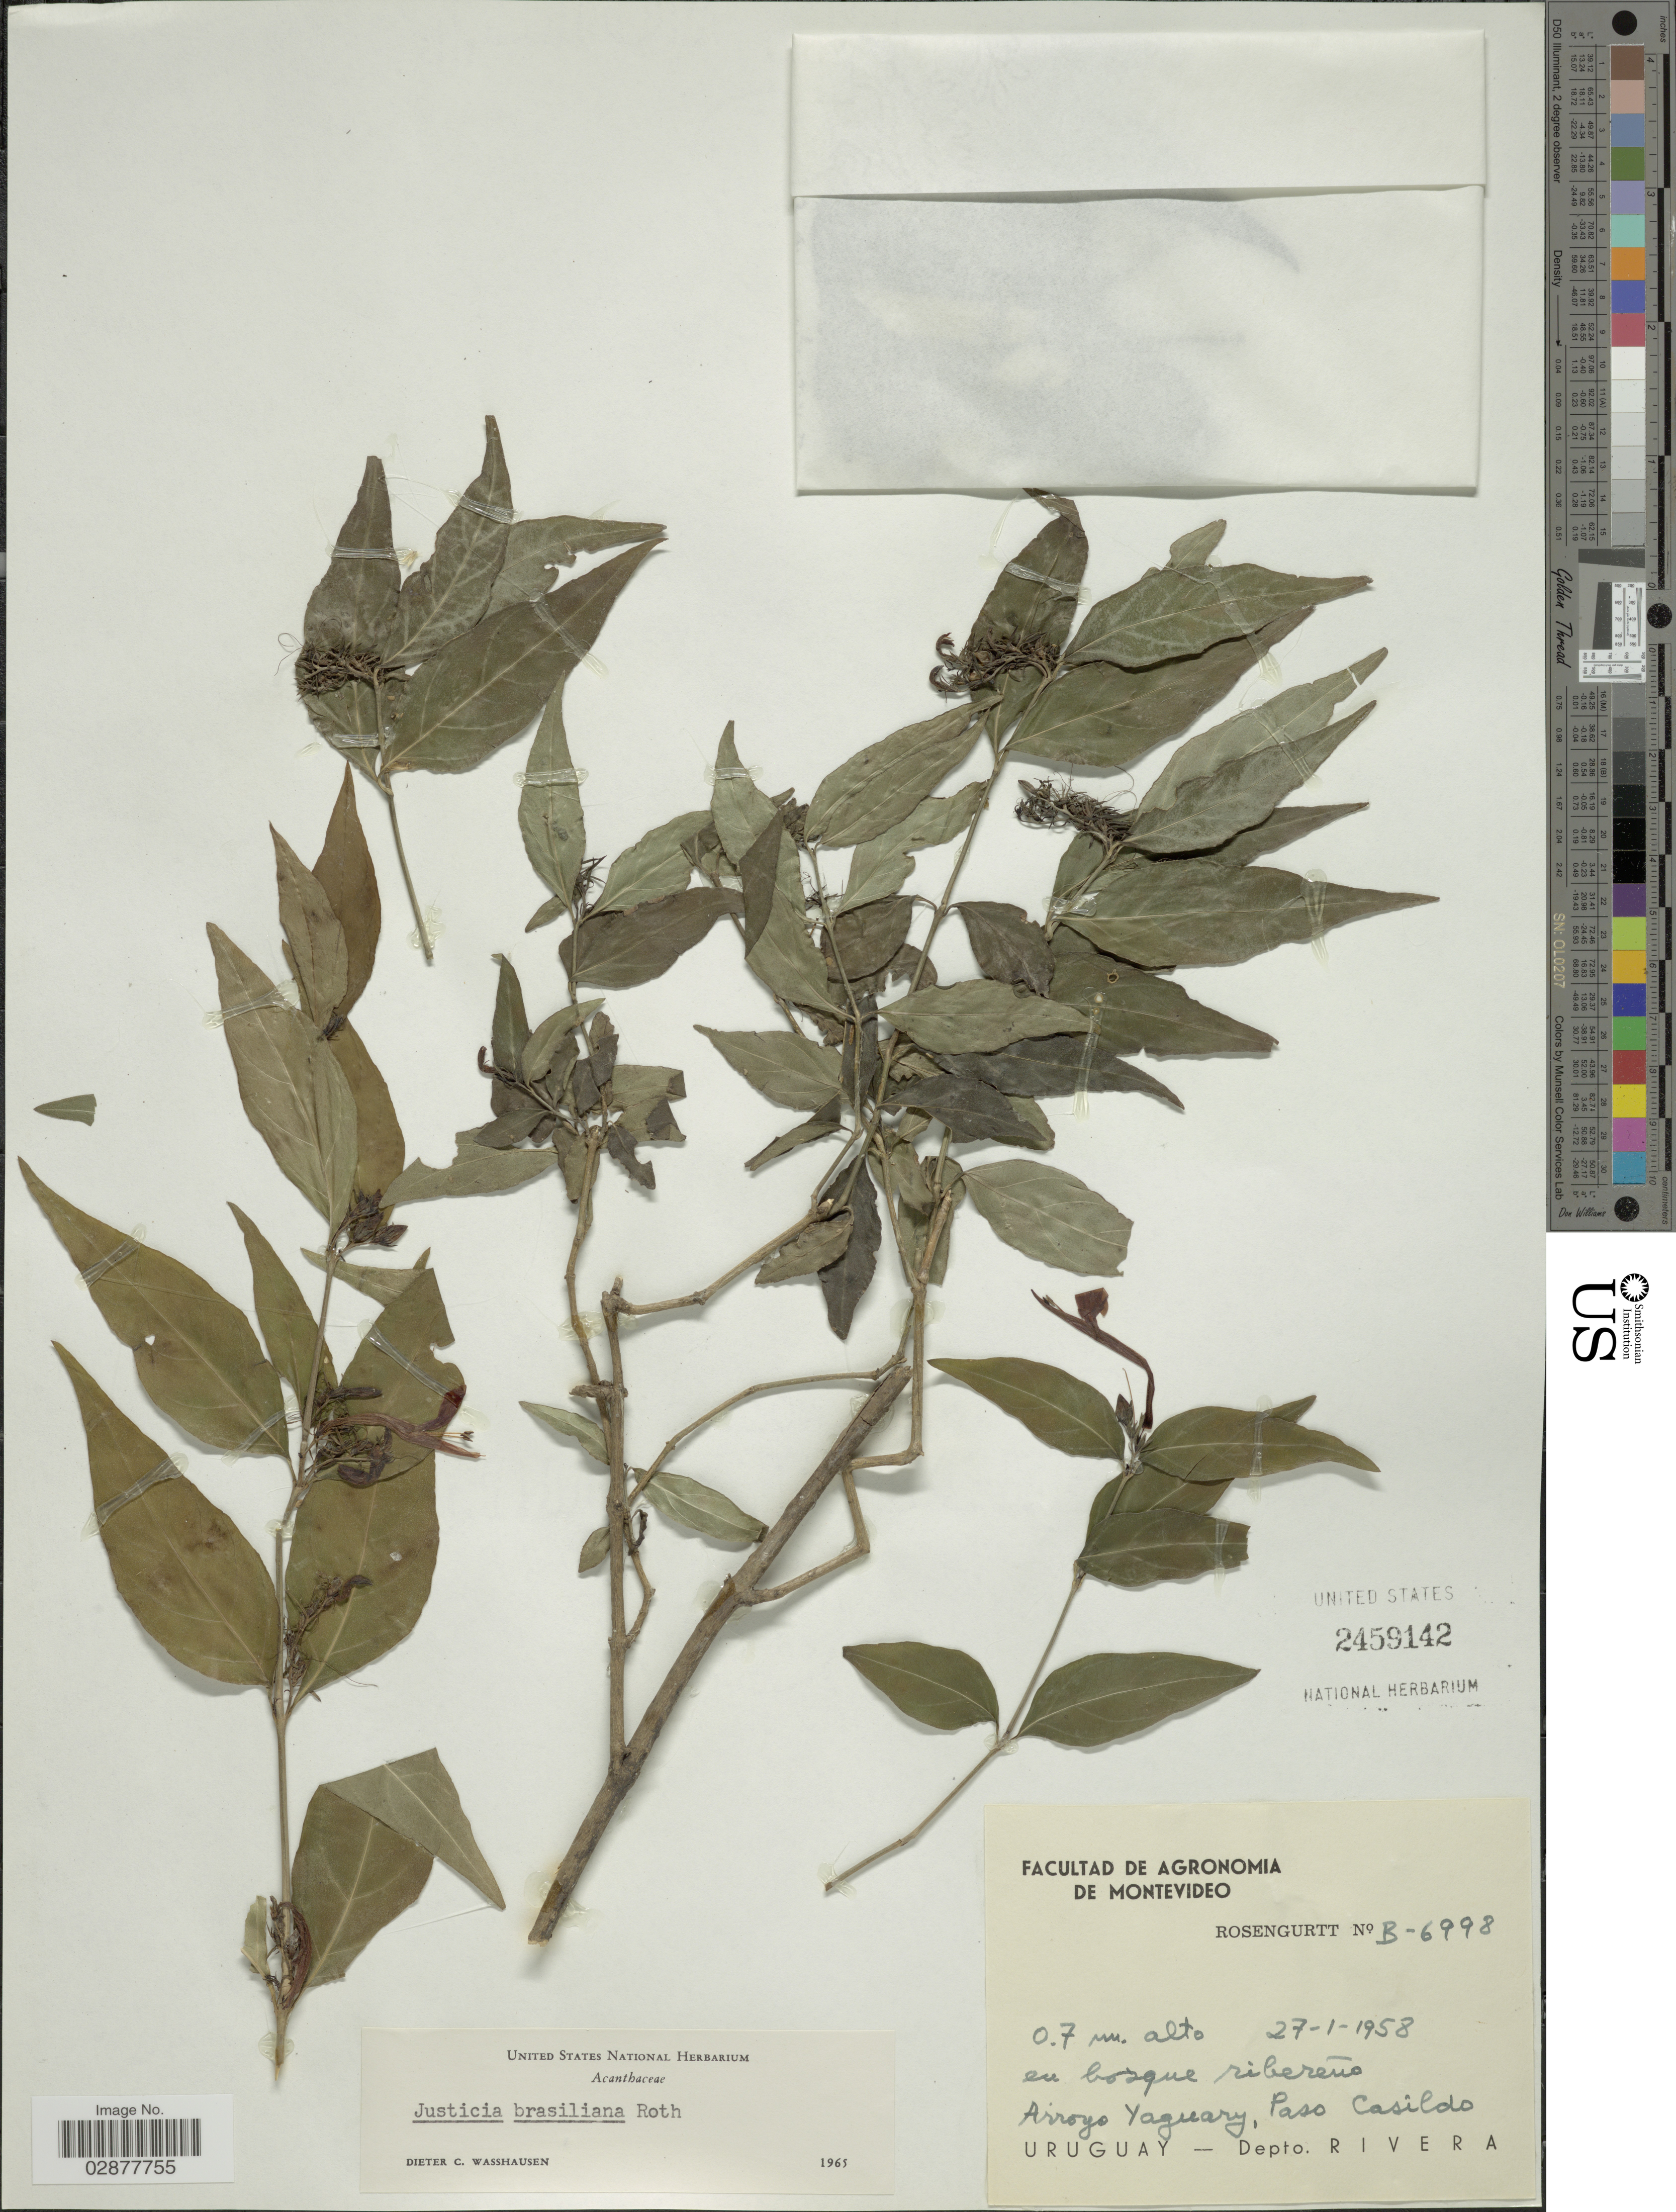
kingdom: Plantae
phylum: Tracheophyta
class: Magnoliopsida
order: Lamiales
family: Acanthaceae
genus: Justicia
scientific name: Justicia brasiliana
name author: Roth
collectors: Rosengurtt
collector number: B-6998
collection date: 1958-01-27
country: Uruguay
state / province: Rivera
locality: Arroyo Yaguary, Paso Casîldo. Depto. Rivera.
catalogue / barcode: US 2459142